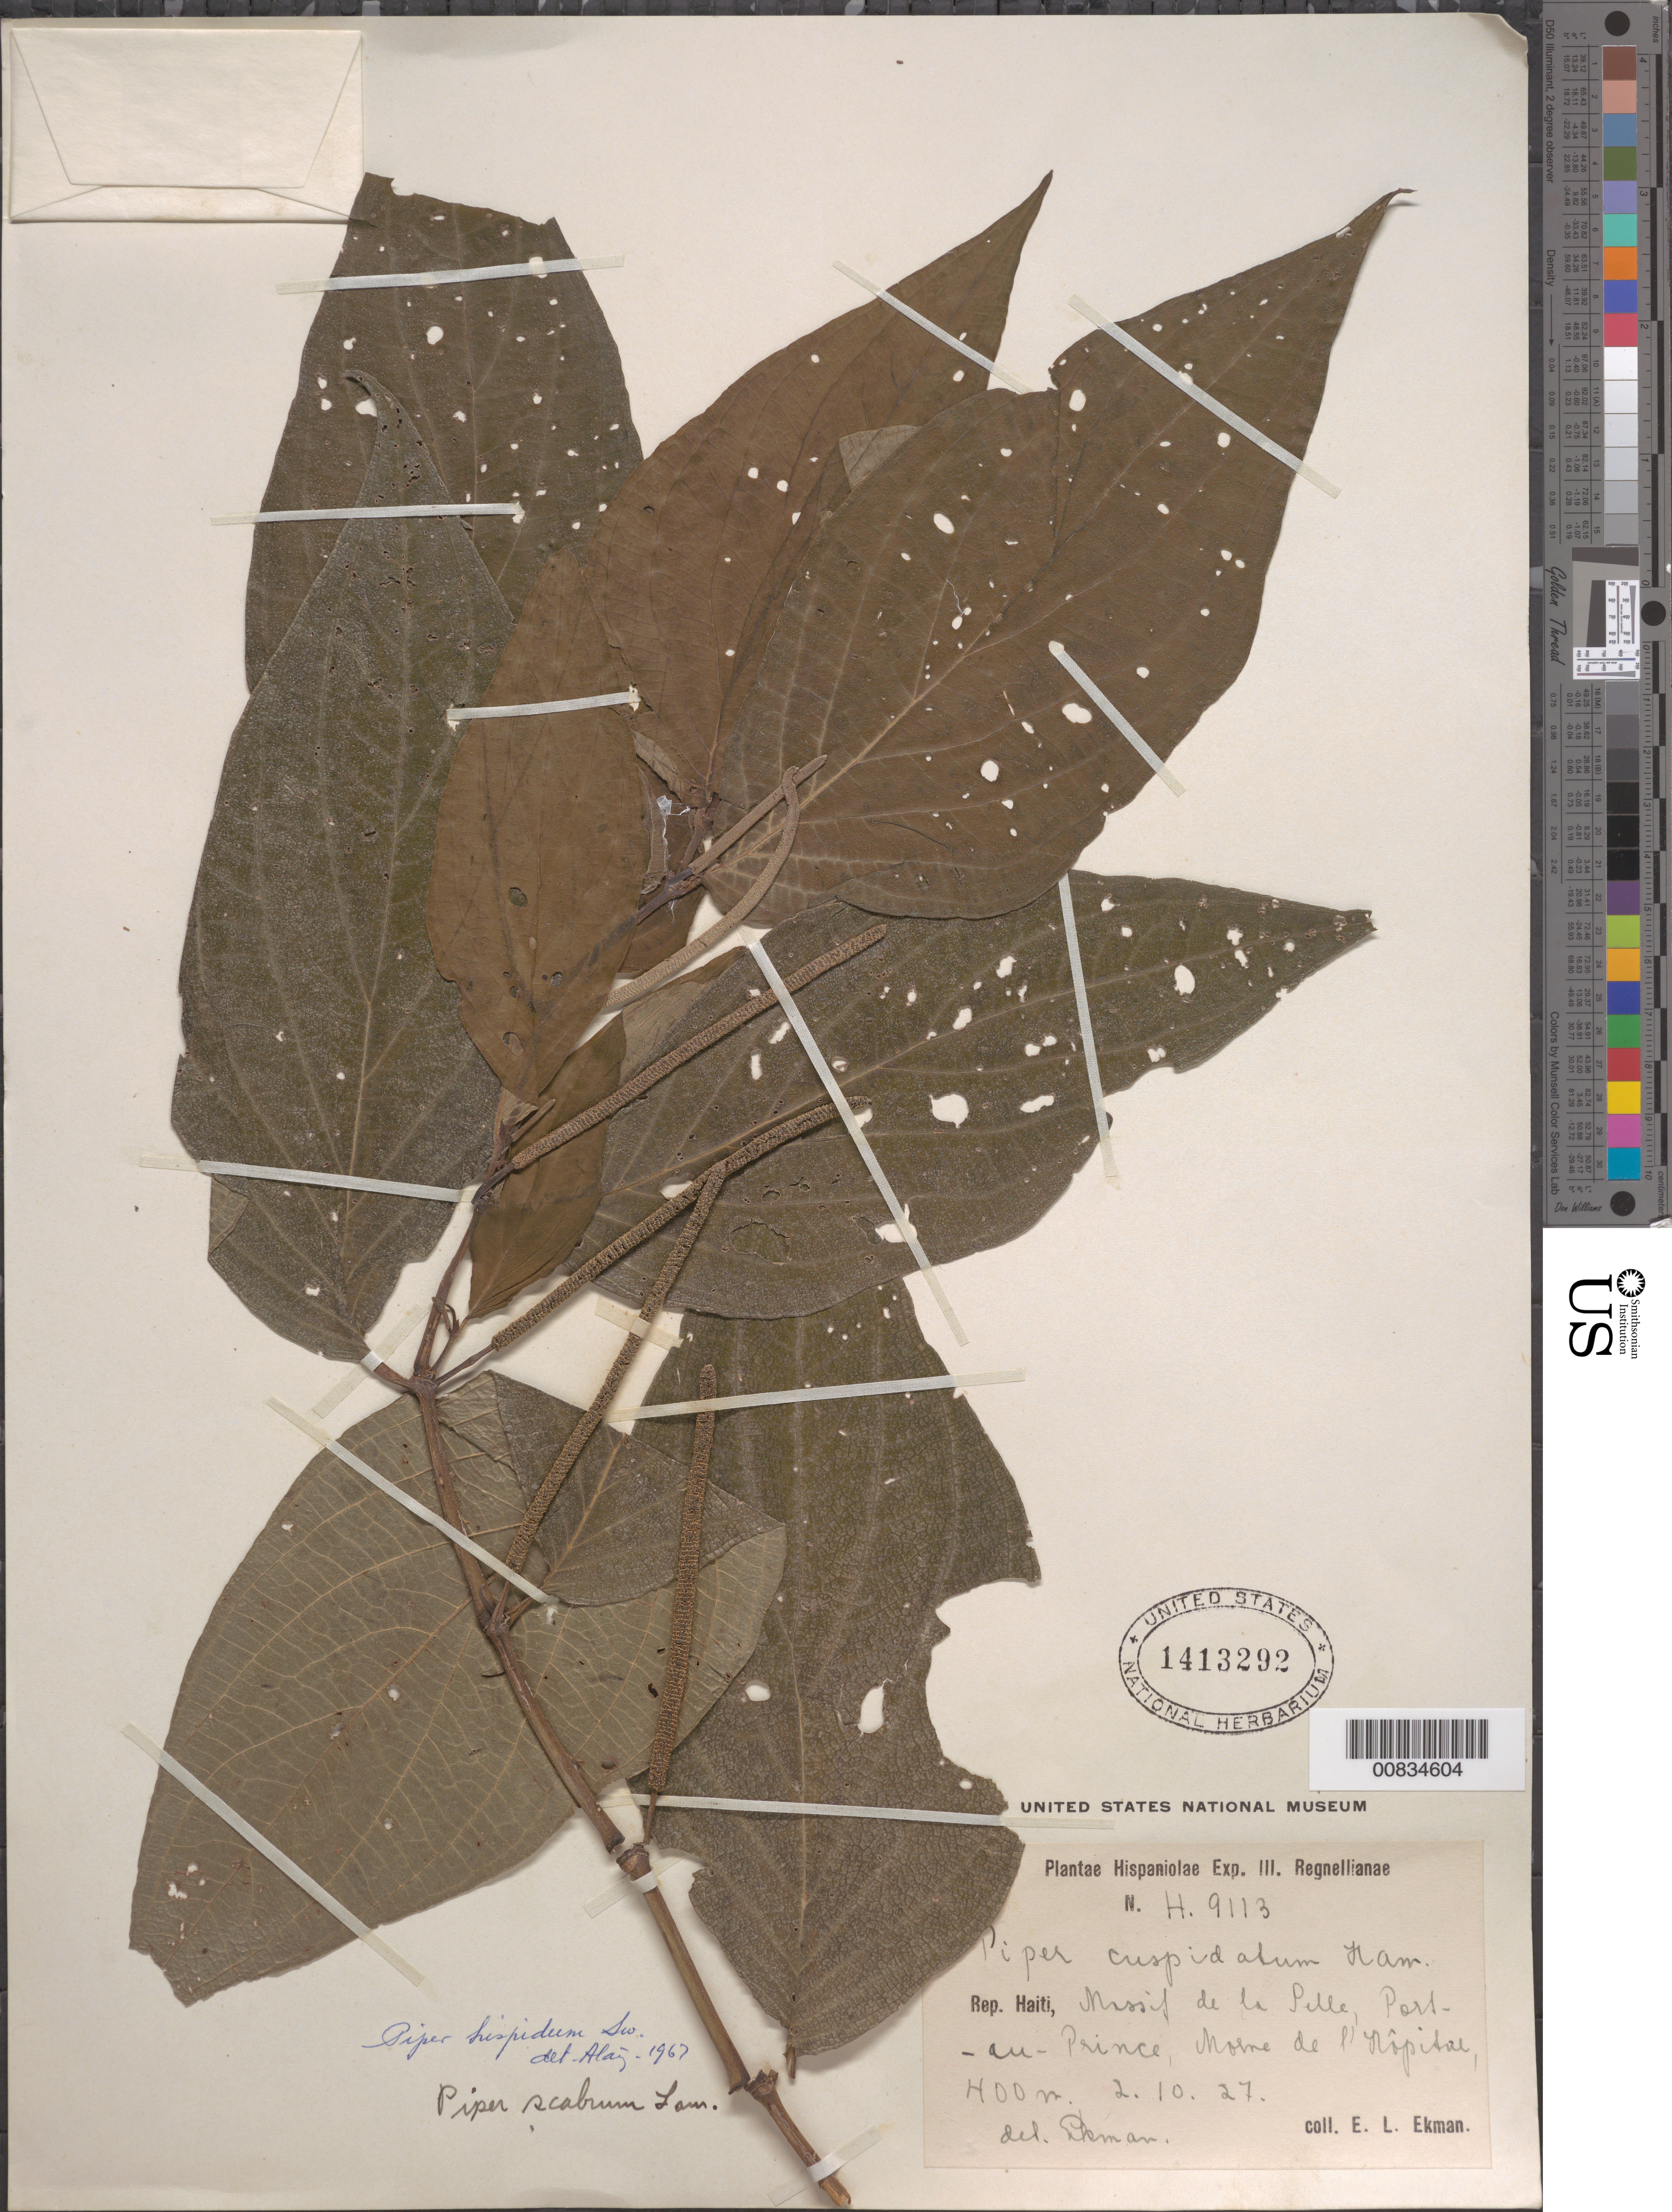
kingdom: Plantae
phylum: Tracheophyta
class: Magnoliopsida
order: Piperales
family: Piperaceae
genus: Piper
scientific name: Piper hispidum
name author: Sw.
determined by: Liogier, Alain H.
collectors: E. L. Ekman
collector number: H 9113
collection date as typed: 02 Oct 1927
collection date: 1927-10-02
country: Haiti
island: Hispaniola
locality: Massif de la Selle, Port-au-Prince, Morne de L'Hôpital.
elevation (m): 400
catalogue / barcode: US 1413292